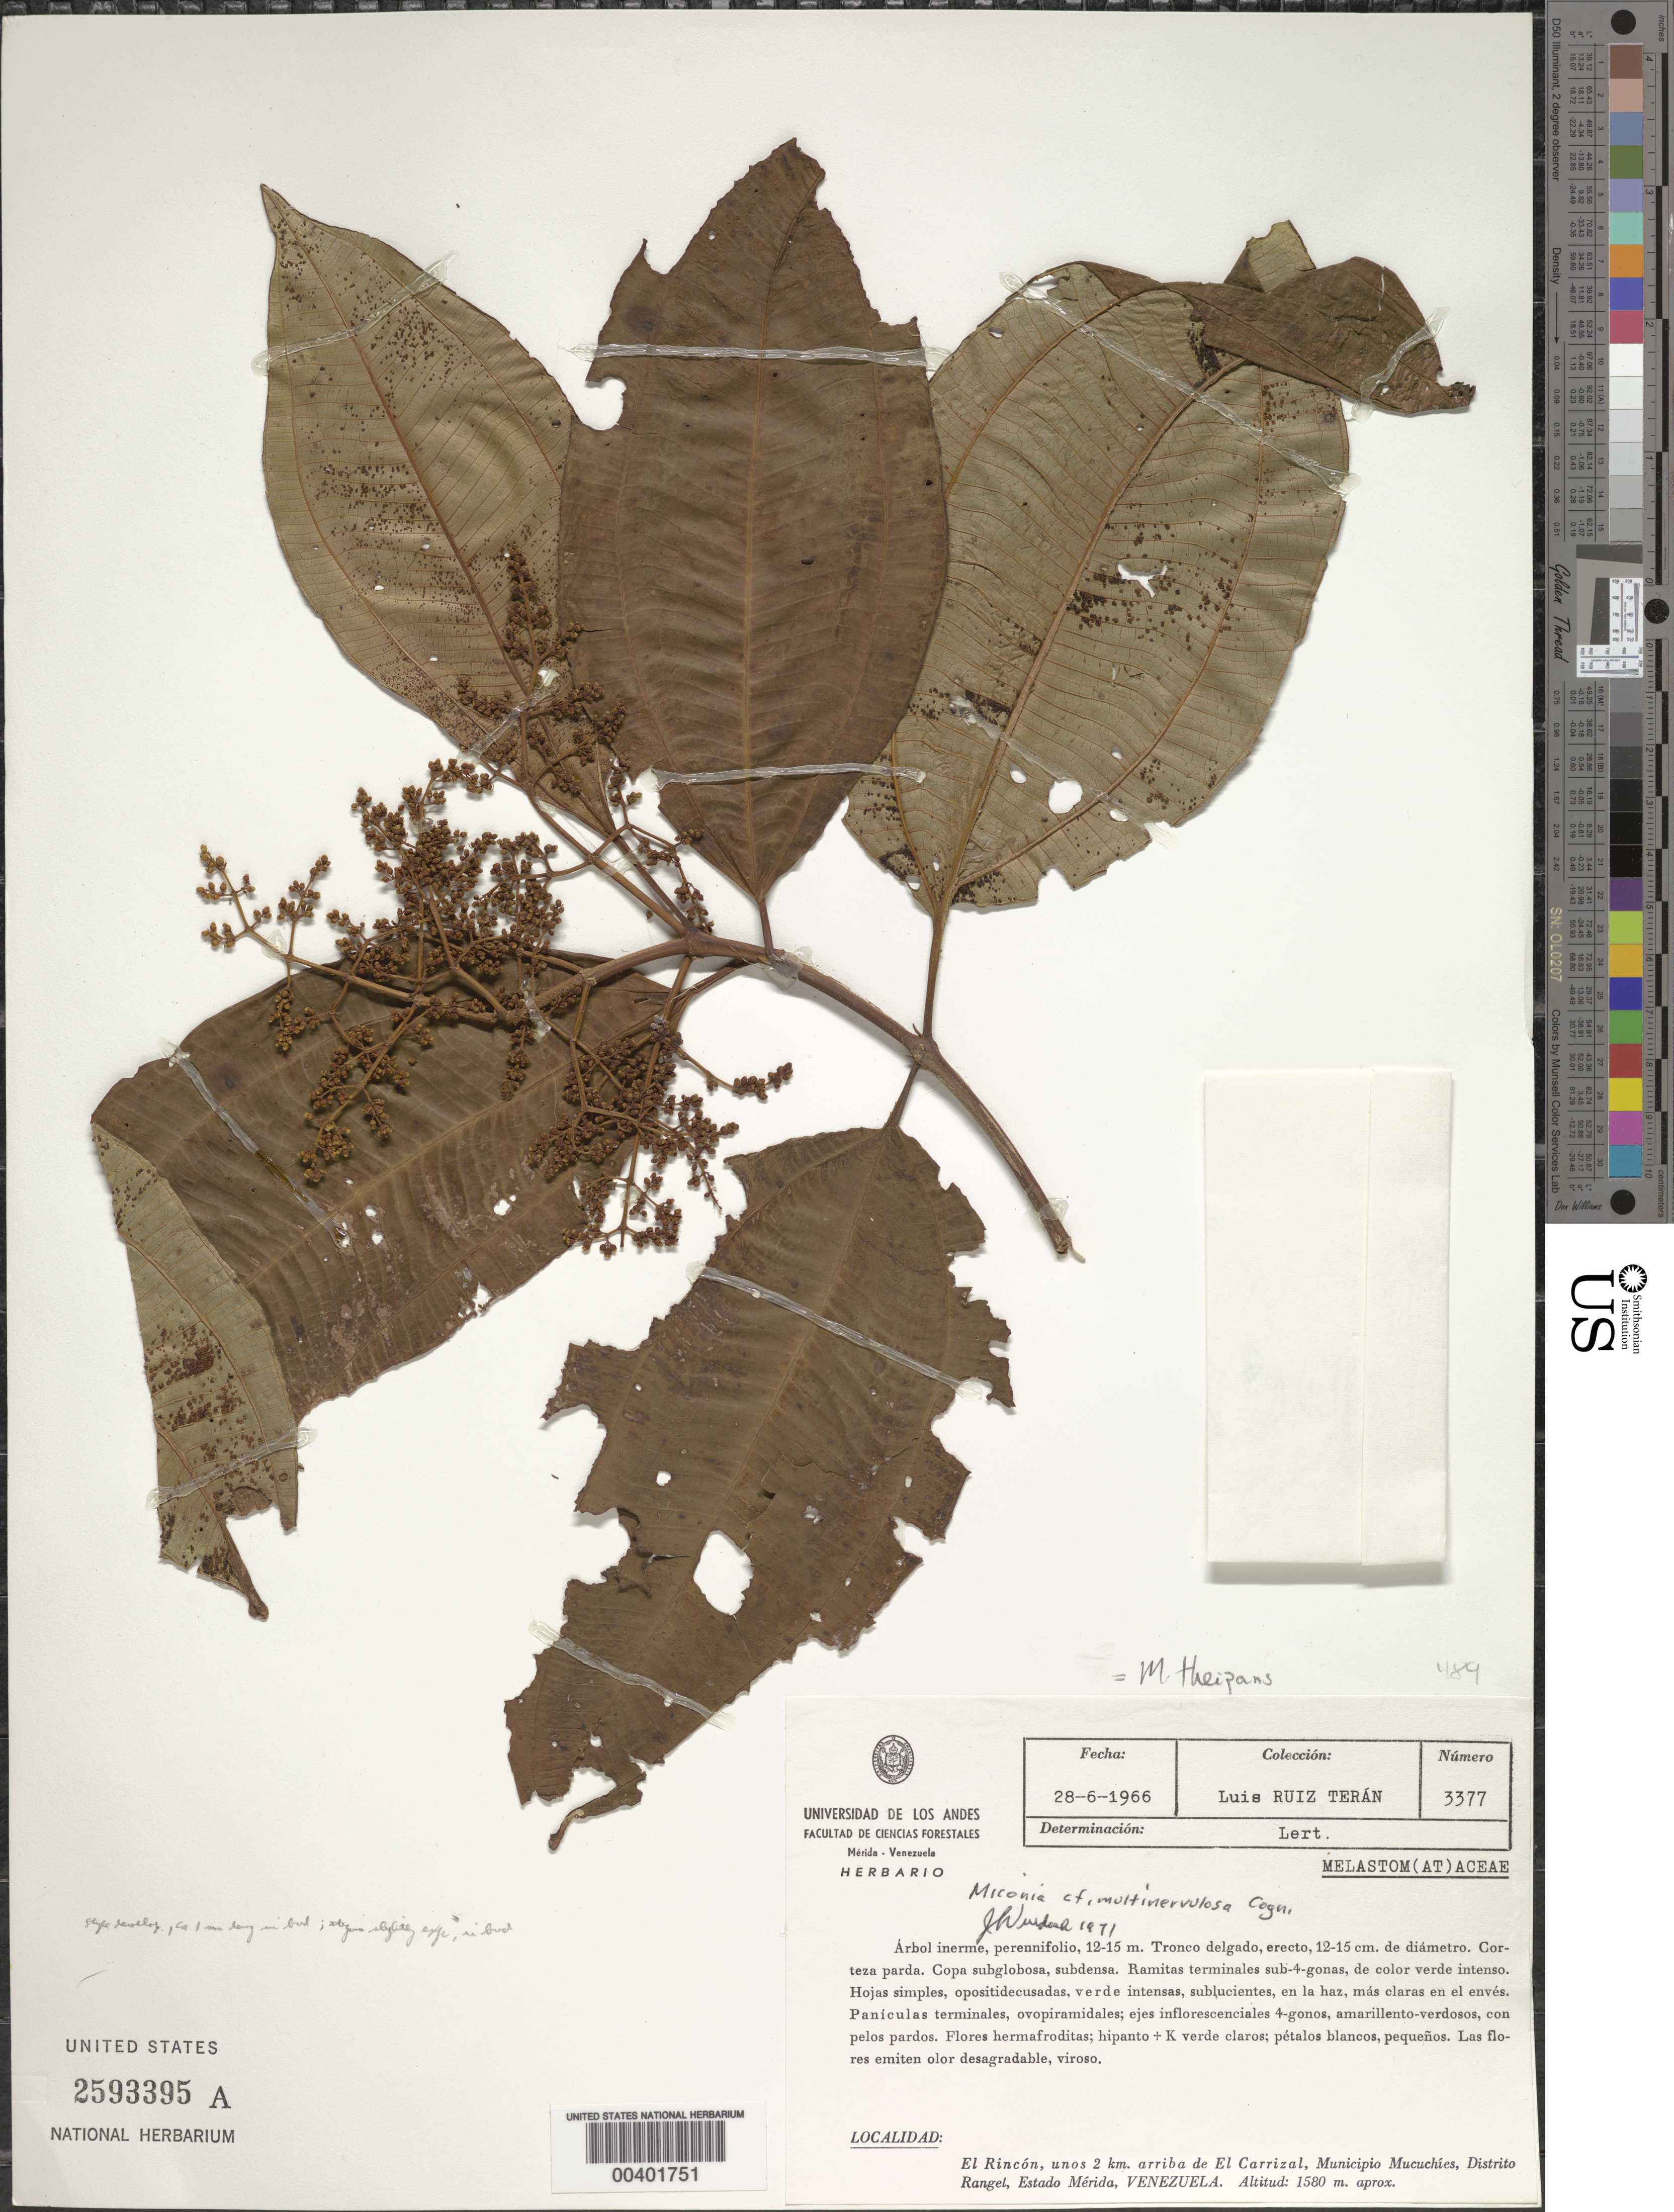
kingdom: Plantae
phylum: Tracheophyta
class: Magnoliopsida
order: Myrtales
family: Melastomataceae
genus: Miconia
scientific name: Miconia multinervulosa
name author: Cogn. in A. DC.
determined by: Wurdack, John J., (US), US (UNITED STATES)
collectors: L. E. Ruíz-Terán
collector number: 3377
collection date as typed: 28 Jun 1966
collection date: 1966-06-28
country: Venezuela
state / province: Mérida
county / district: Rangel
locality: El Rincón, unos 2 km. arriba de El Carrizal, Municipio Mucuchíes. Carrizal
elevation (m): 1580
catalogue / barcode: US 2593395A